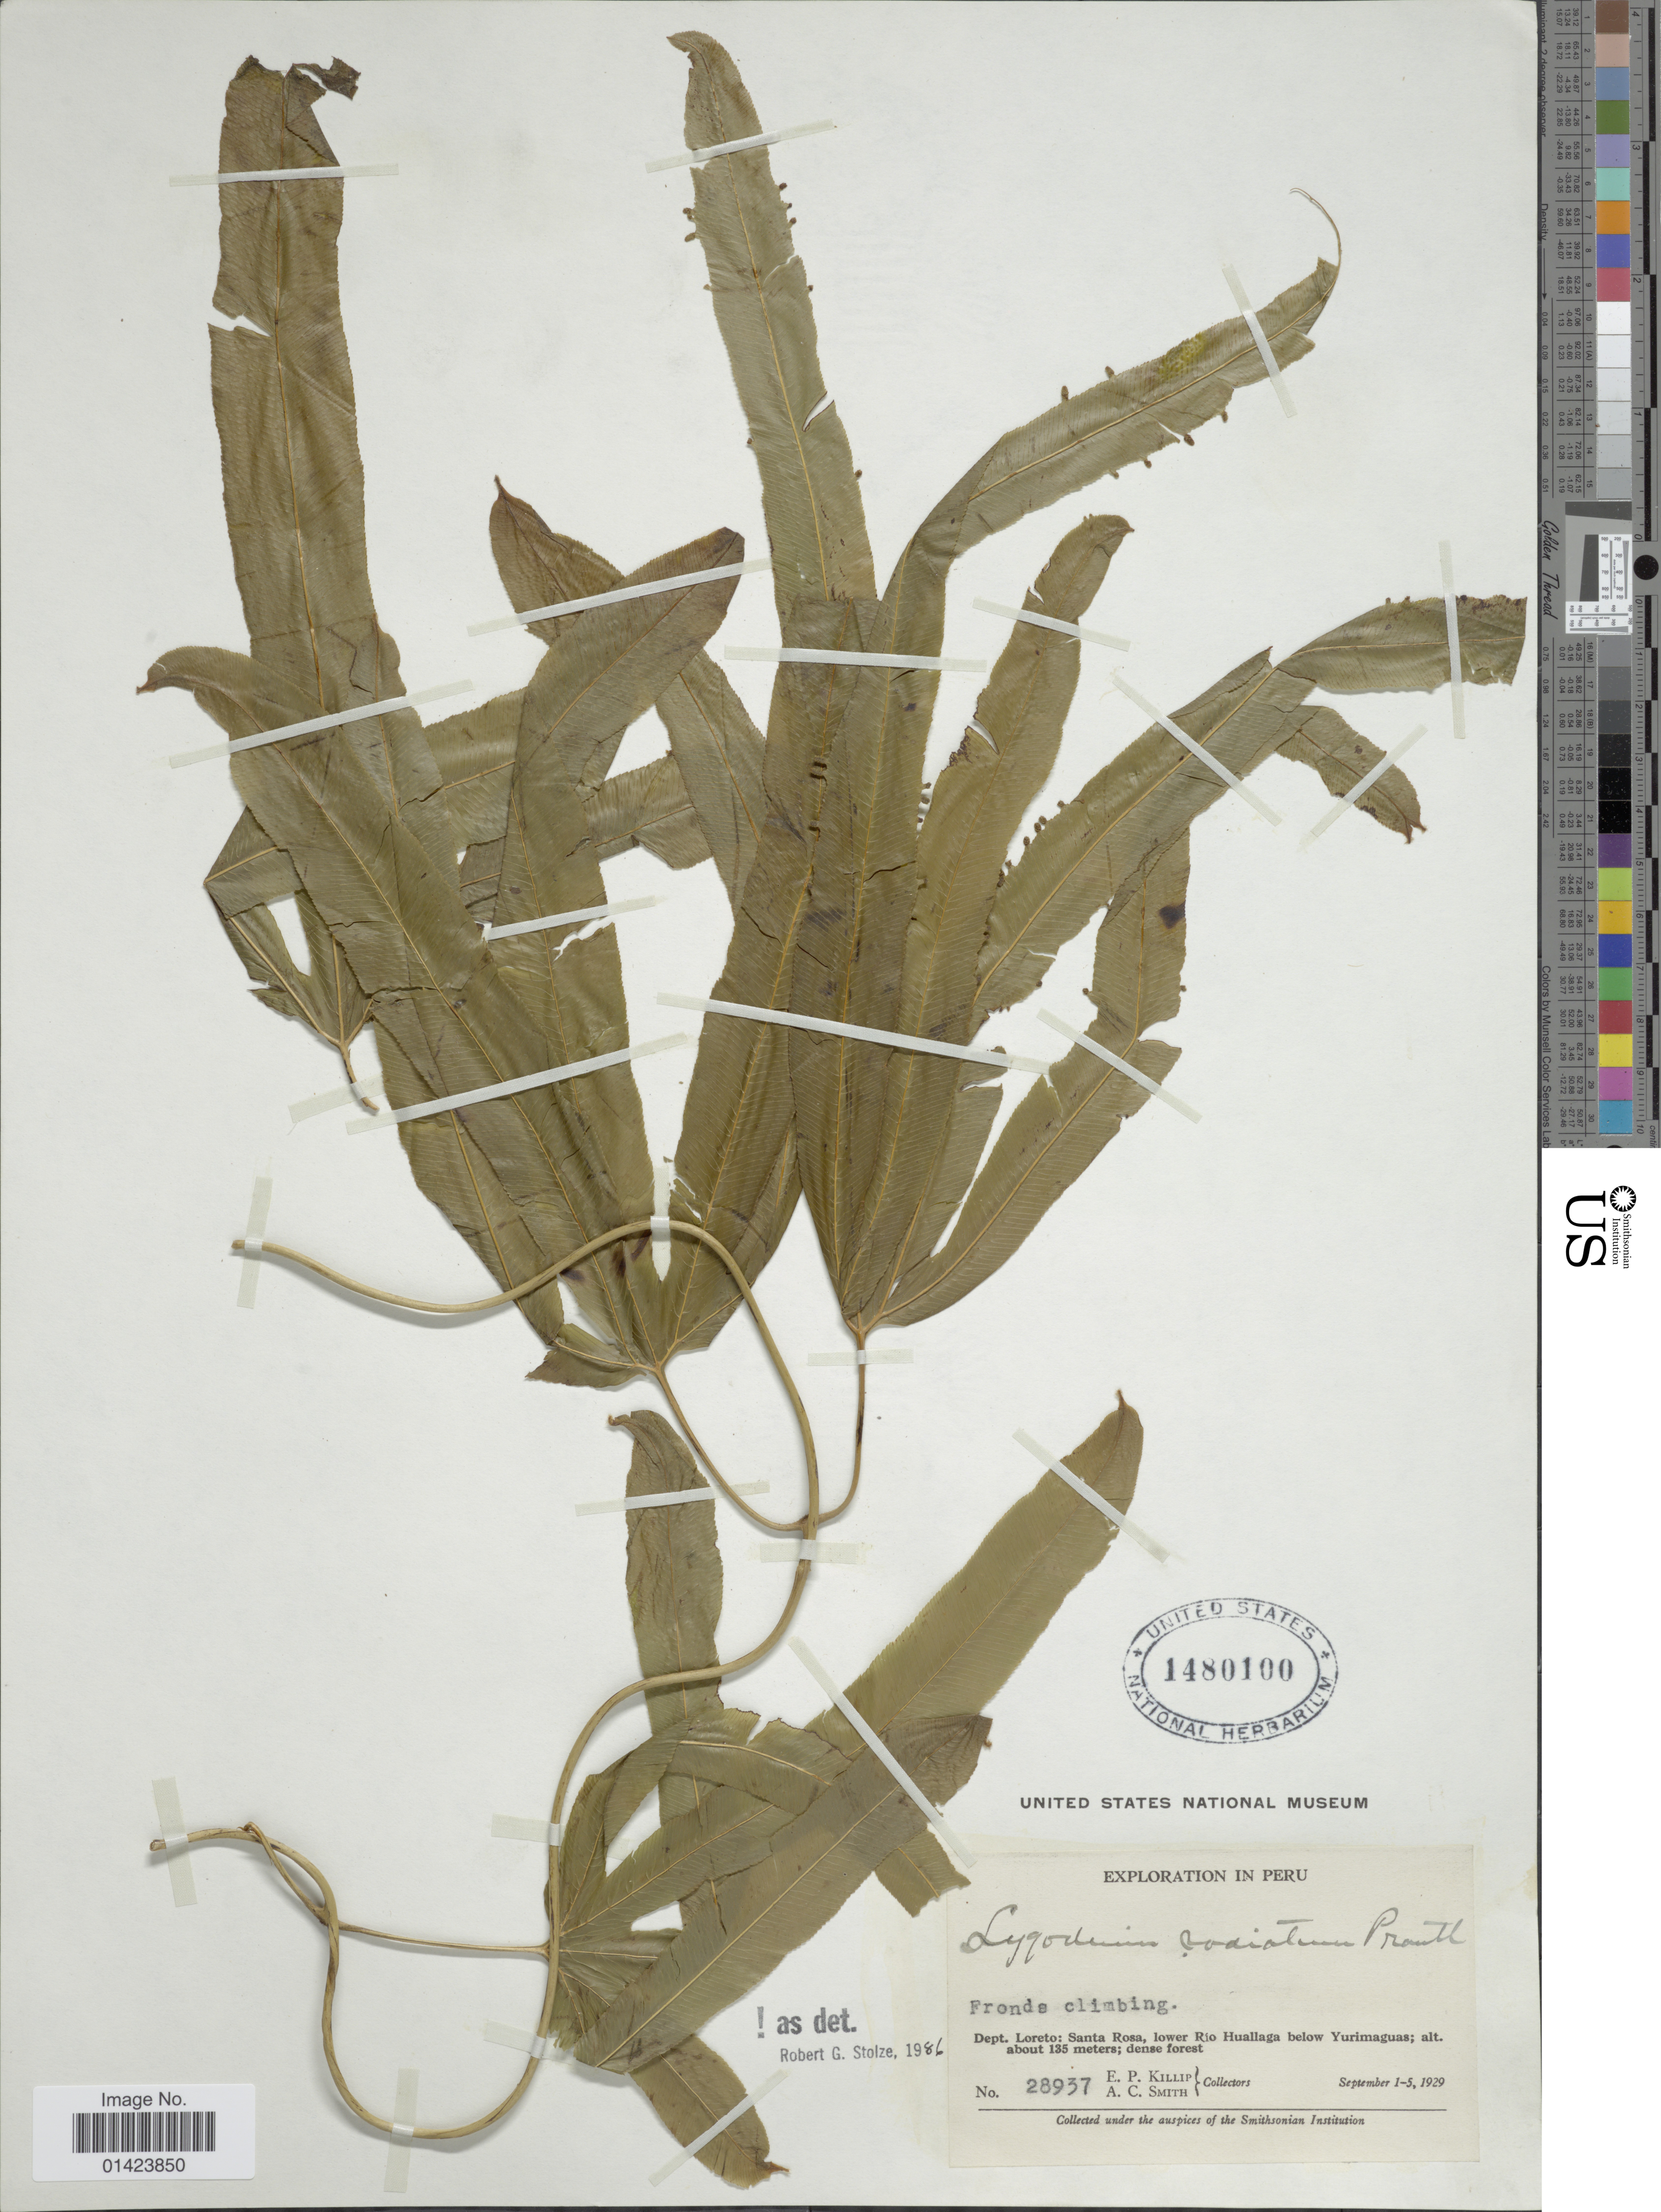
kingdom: Plantae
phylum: Tracheophyta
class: Polypodiopsida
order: Schizaeales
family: Lygodiaceae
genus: Lygodium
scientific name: Lygodium radiatum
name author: Prantl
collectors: E. P. Killip & A. C. Smith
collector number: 28937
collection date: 1929-09-01/1929-09-05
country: Peru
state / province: Loreto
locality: Dept. Loreto: Santa Rosa, lower Rio Huallaga below Yurimaguas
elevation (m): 135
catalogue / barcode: US 1480100